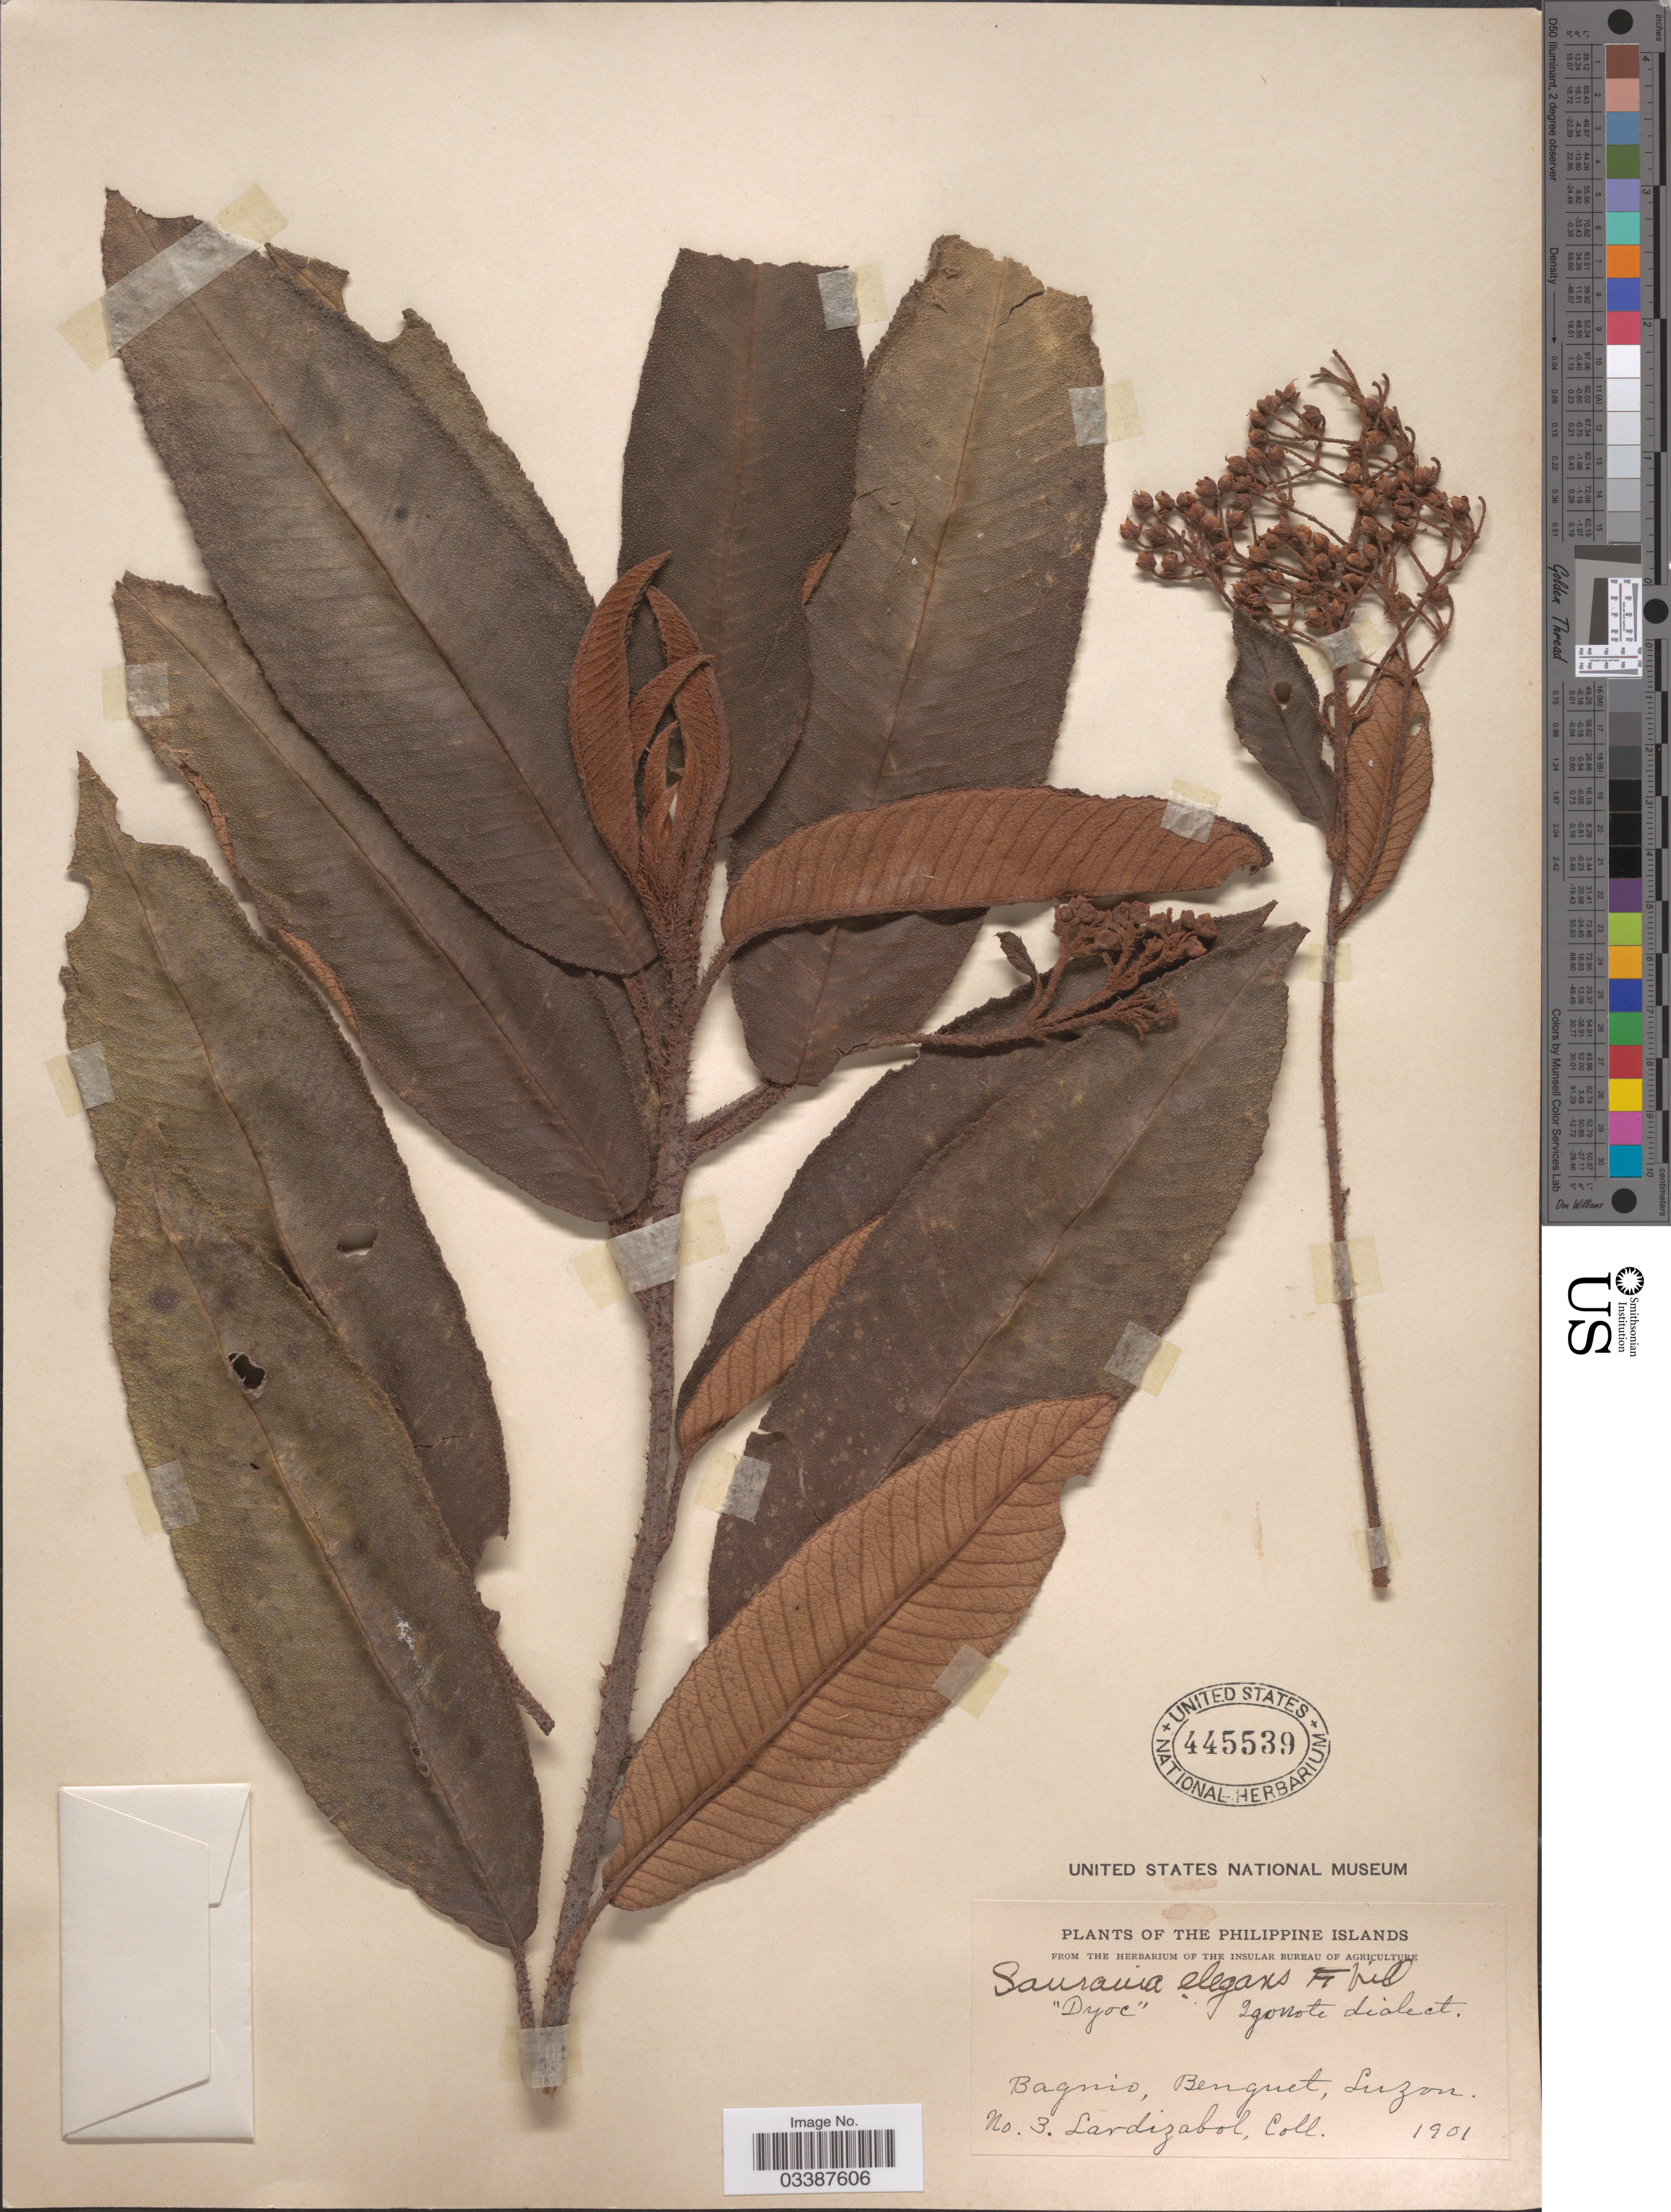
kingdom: Plantae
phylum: Tracheophyta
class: Magnoliopsida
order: Ericales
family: Actinidiaceae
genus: Saurauia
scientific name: Saurauia elegans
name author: Fern.-Vill.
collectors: Lardizabol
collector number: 3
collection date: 1901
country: Philippines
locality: The Philippine Islands, Bagnio, Benguet, Luzon.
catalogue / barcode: US 445539